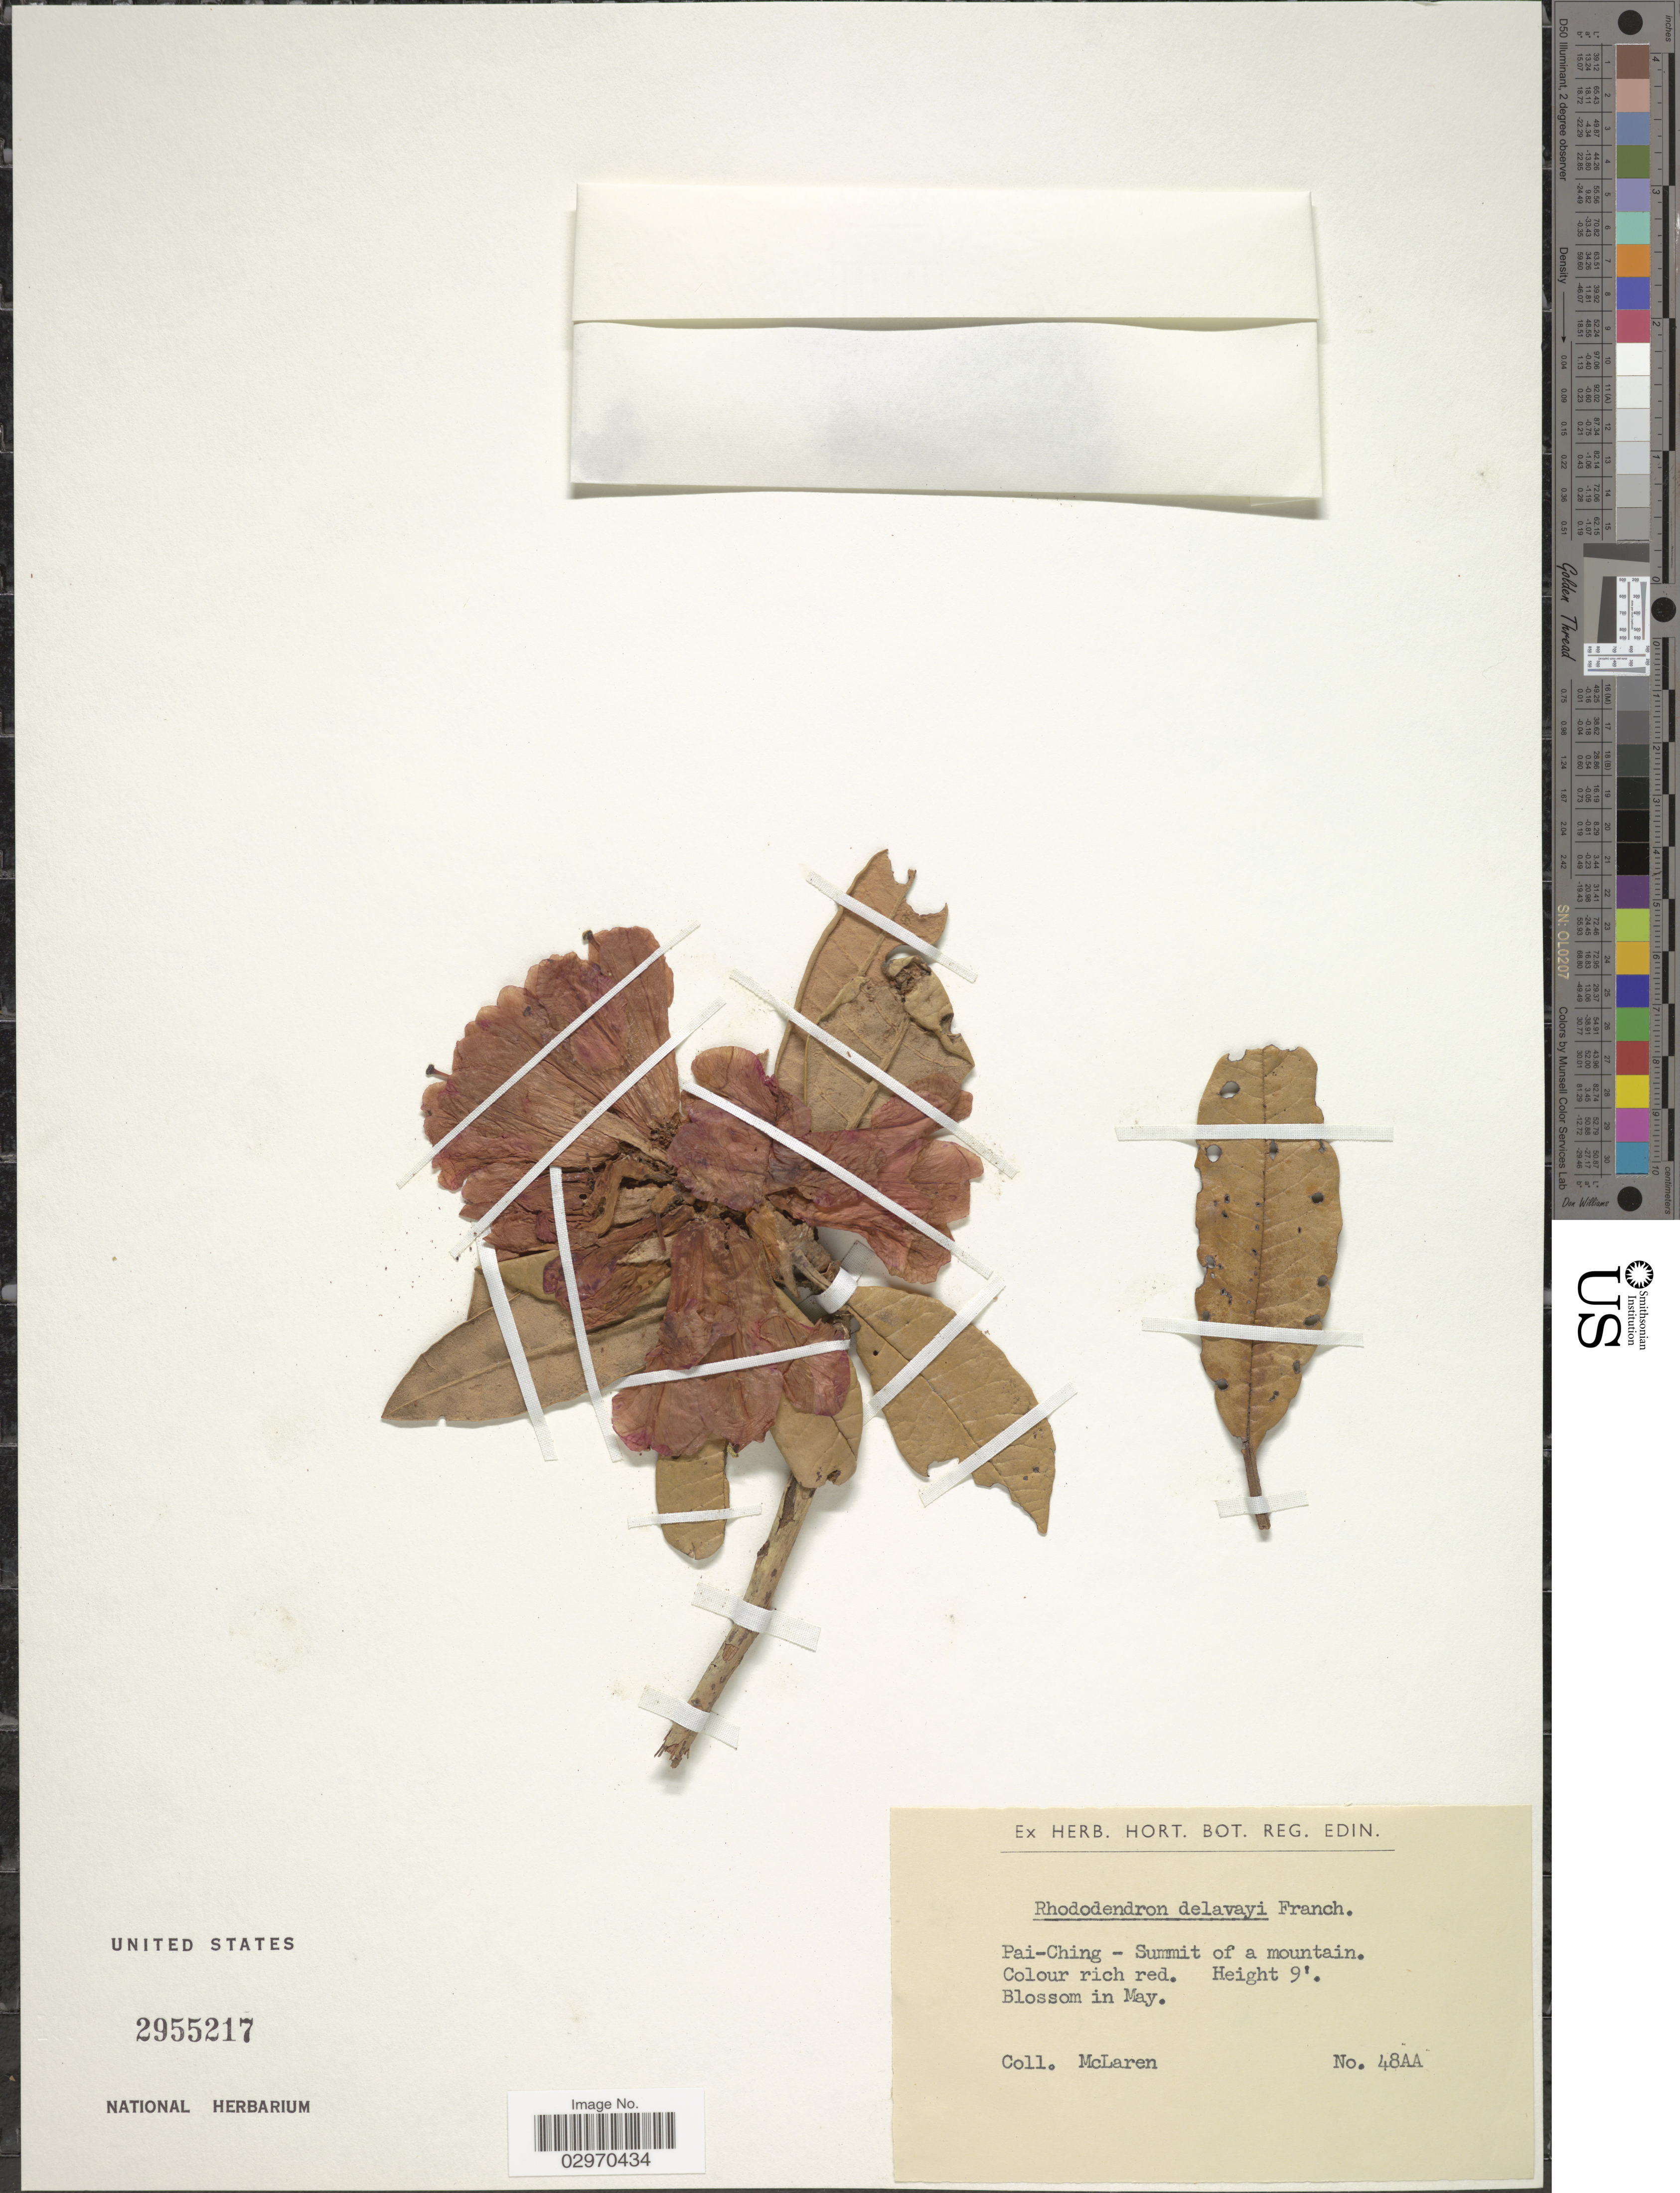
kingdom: Plantae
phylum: Tracheophyta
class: Magnoliopsida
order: Ericales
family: Ericaceae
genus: Rhododendron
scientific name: Rhododendron delavayi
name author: Franch.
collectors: McLaren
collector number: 48AA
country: China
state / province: Shanxi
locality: Pai-Ching - Summit of a mountain.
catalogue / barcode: US 2955217